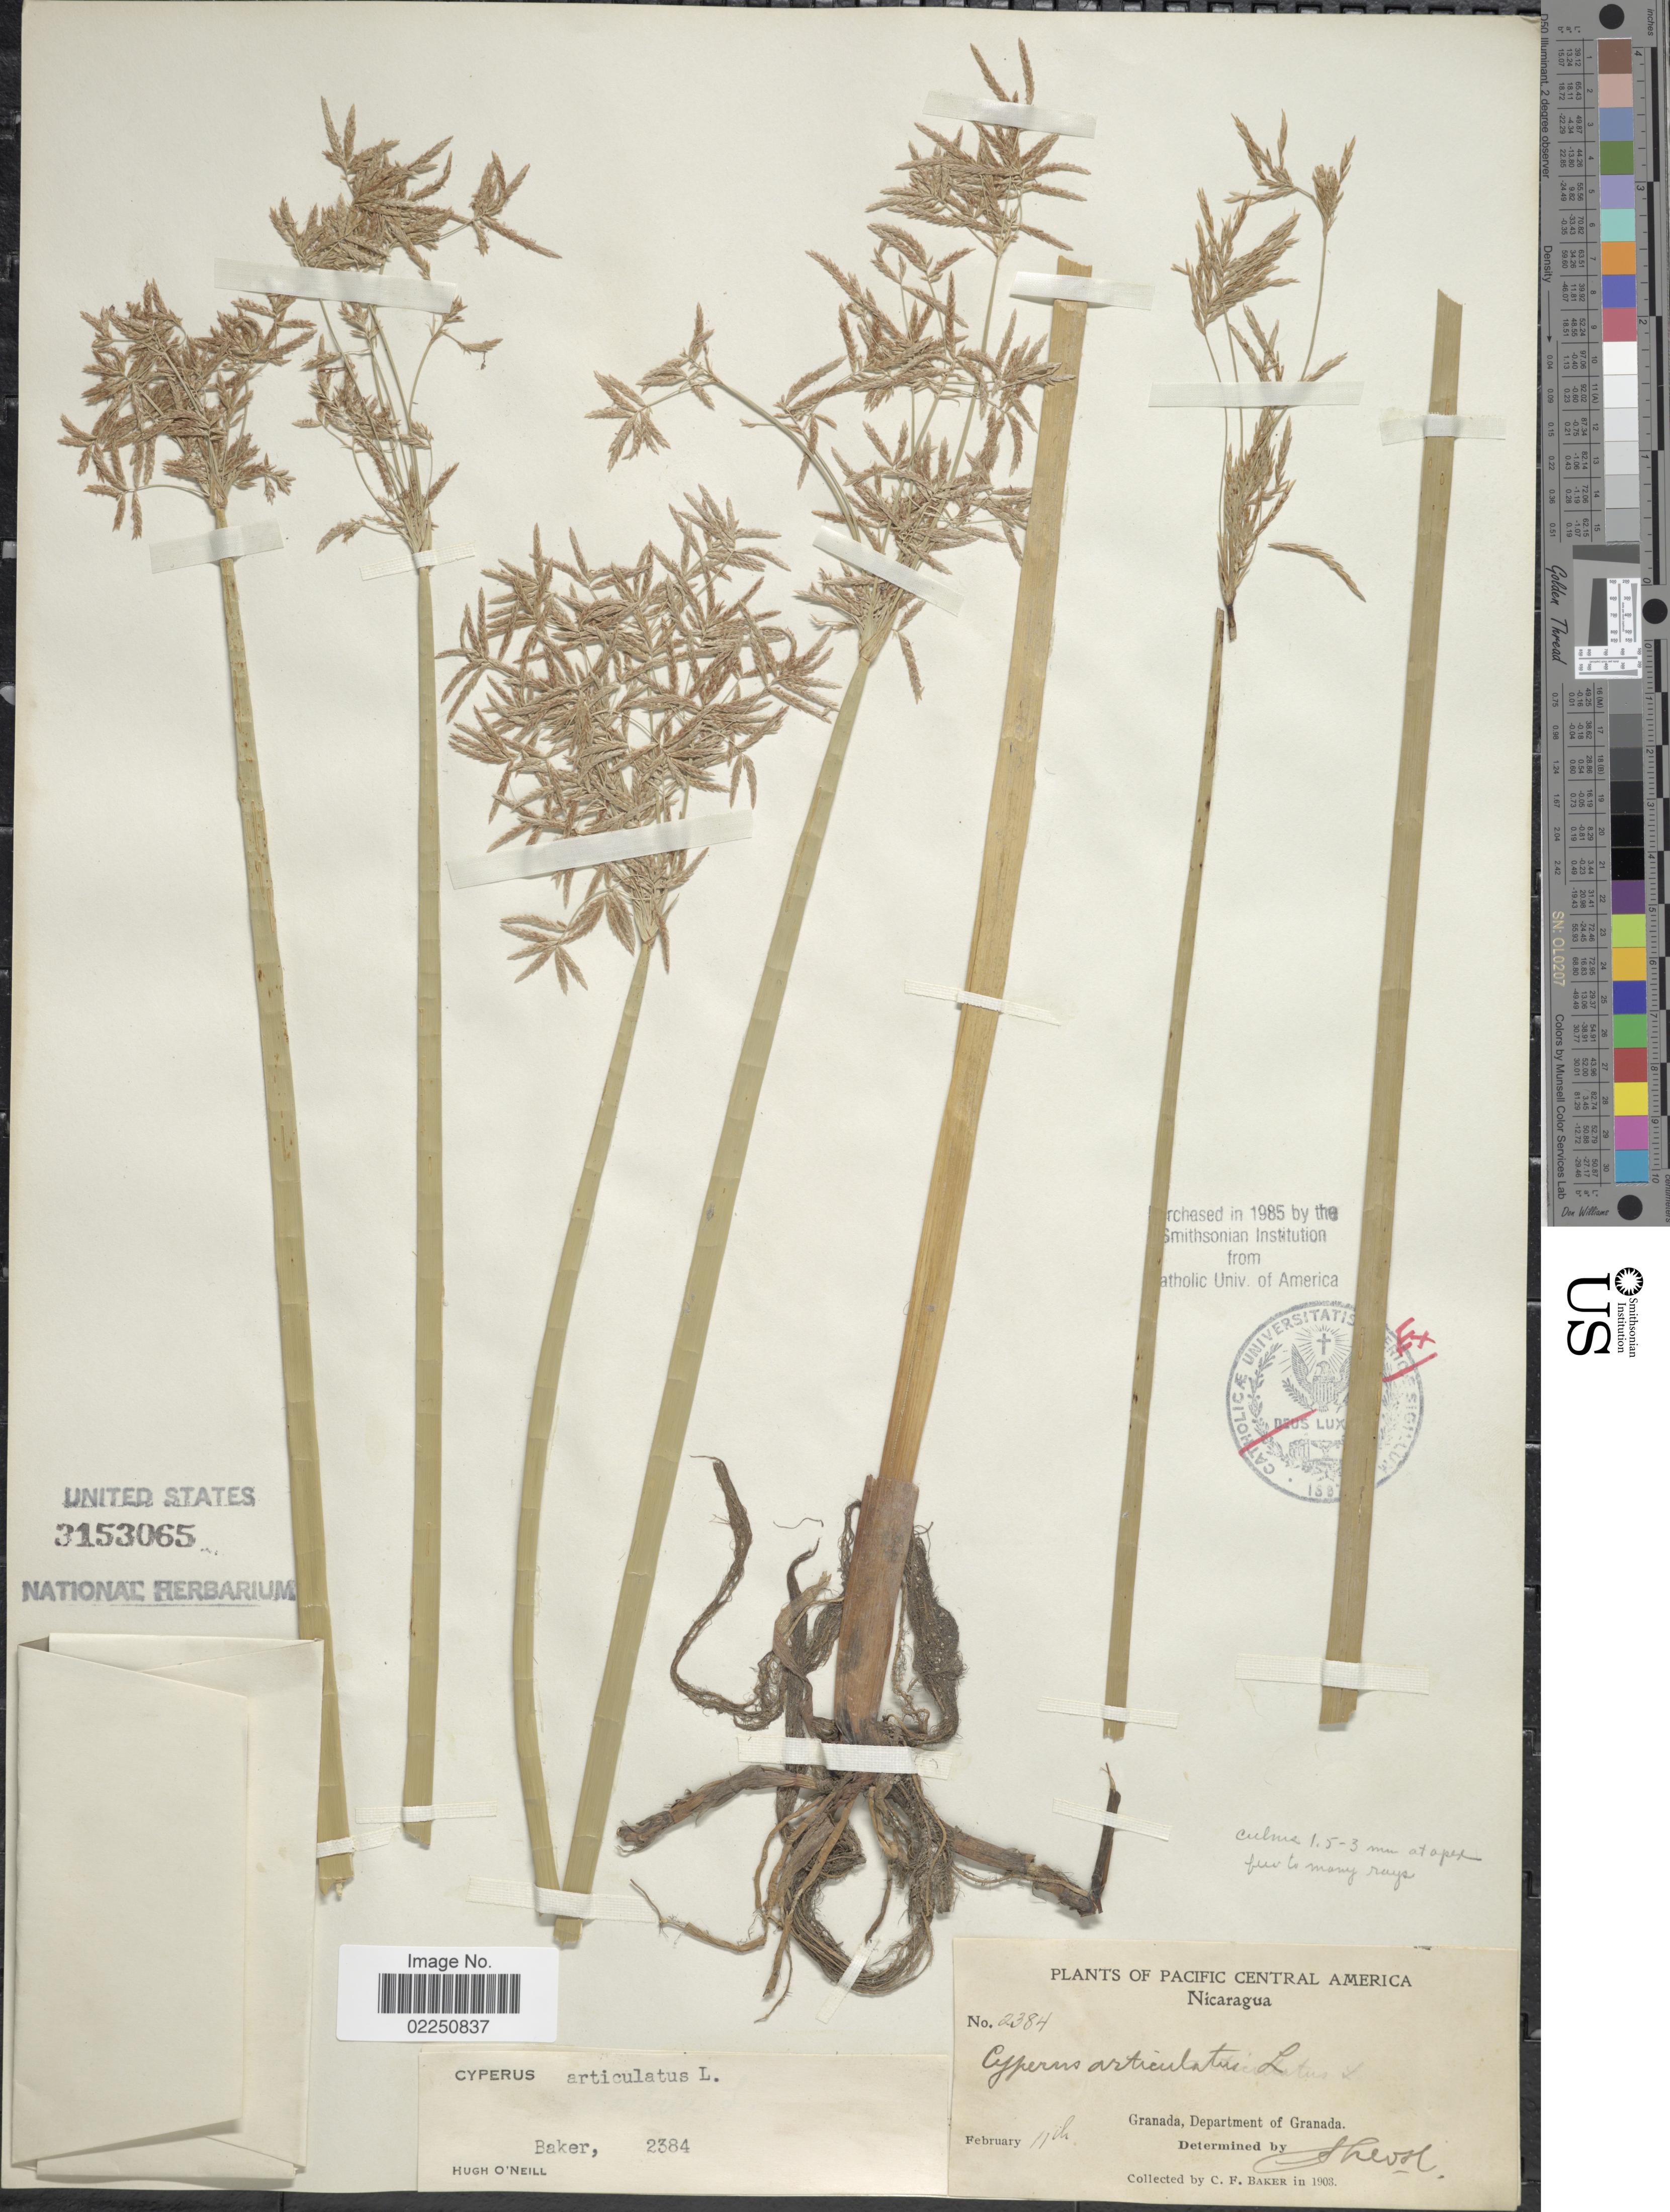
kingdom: Plantae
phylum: Tracheophyta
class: Liliopsida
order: Poales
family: Cyperaceae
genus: Cyperus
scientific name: Cyperus articulatus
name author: L.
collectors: C. F. Baker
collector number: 2384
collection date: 1903-02-11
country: Nicaragua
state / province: Granada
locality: Pacific Central America. Granada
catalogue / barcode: US 3153065